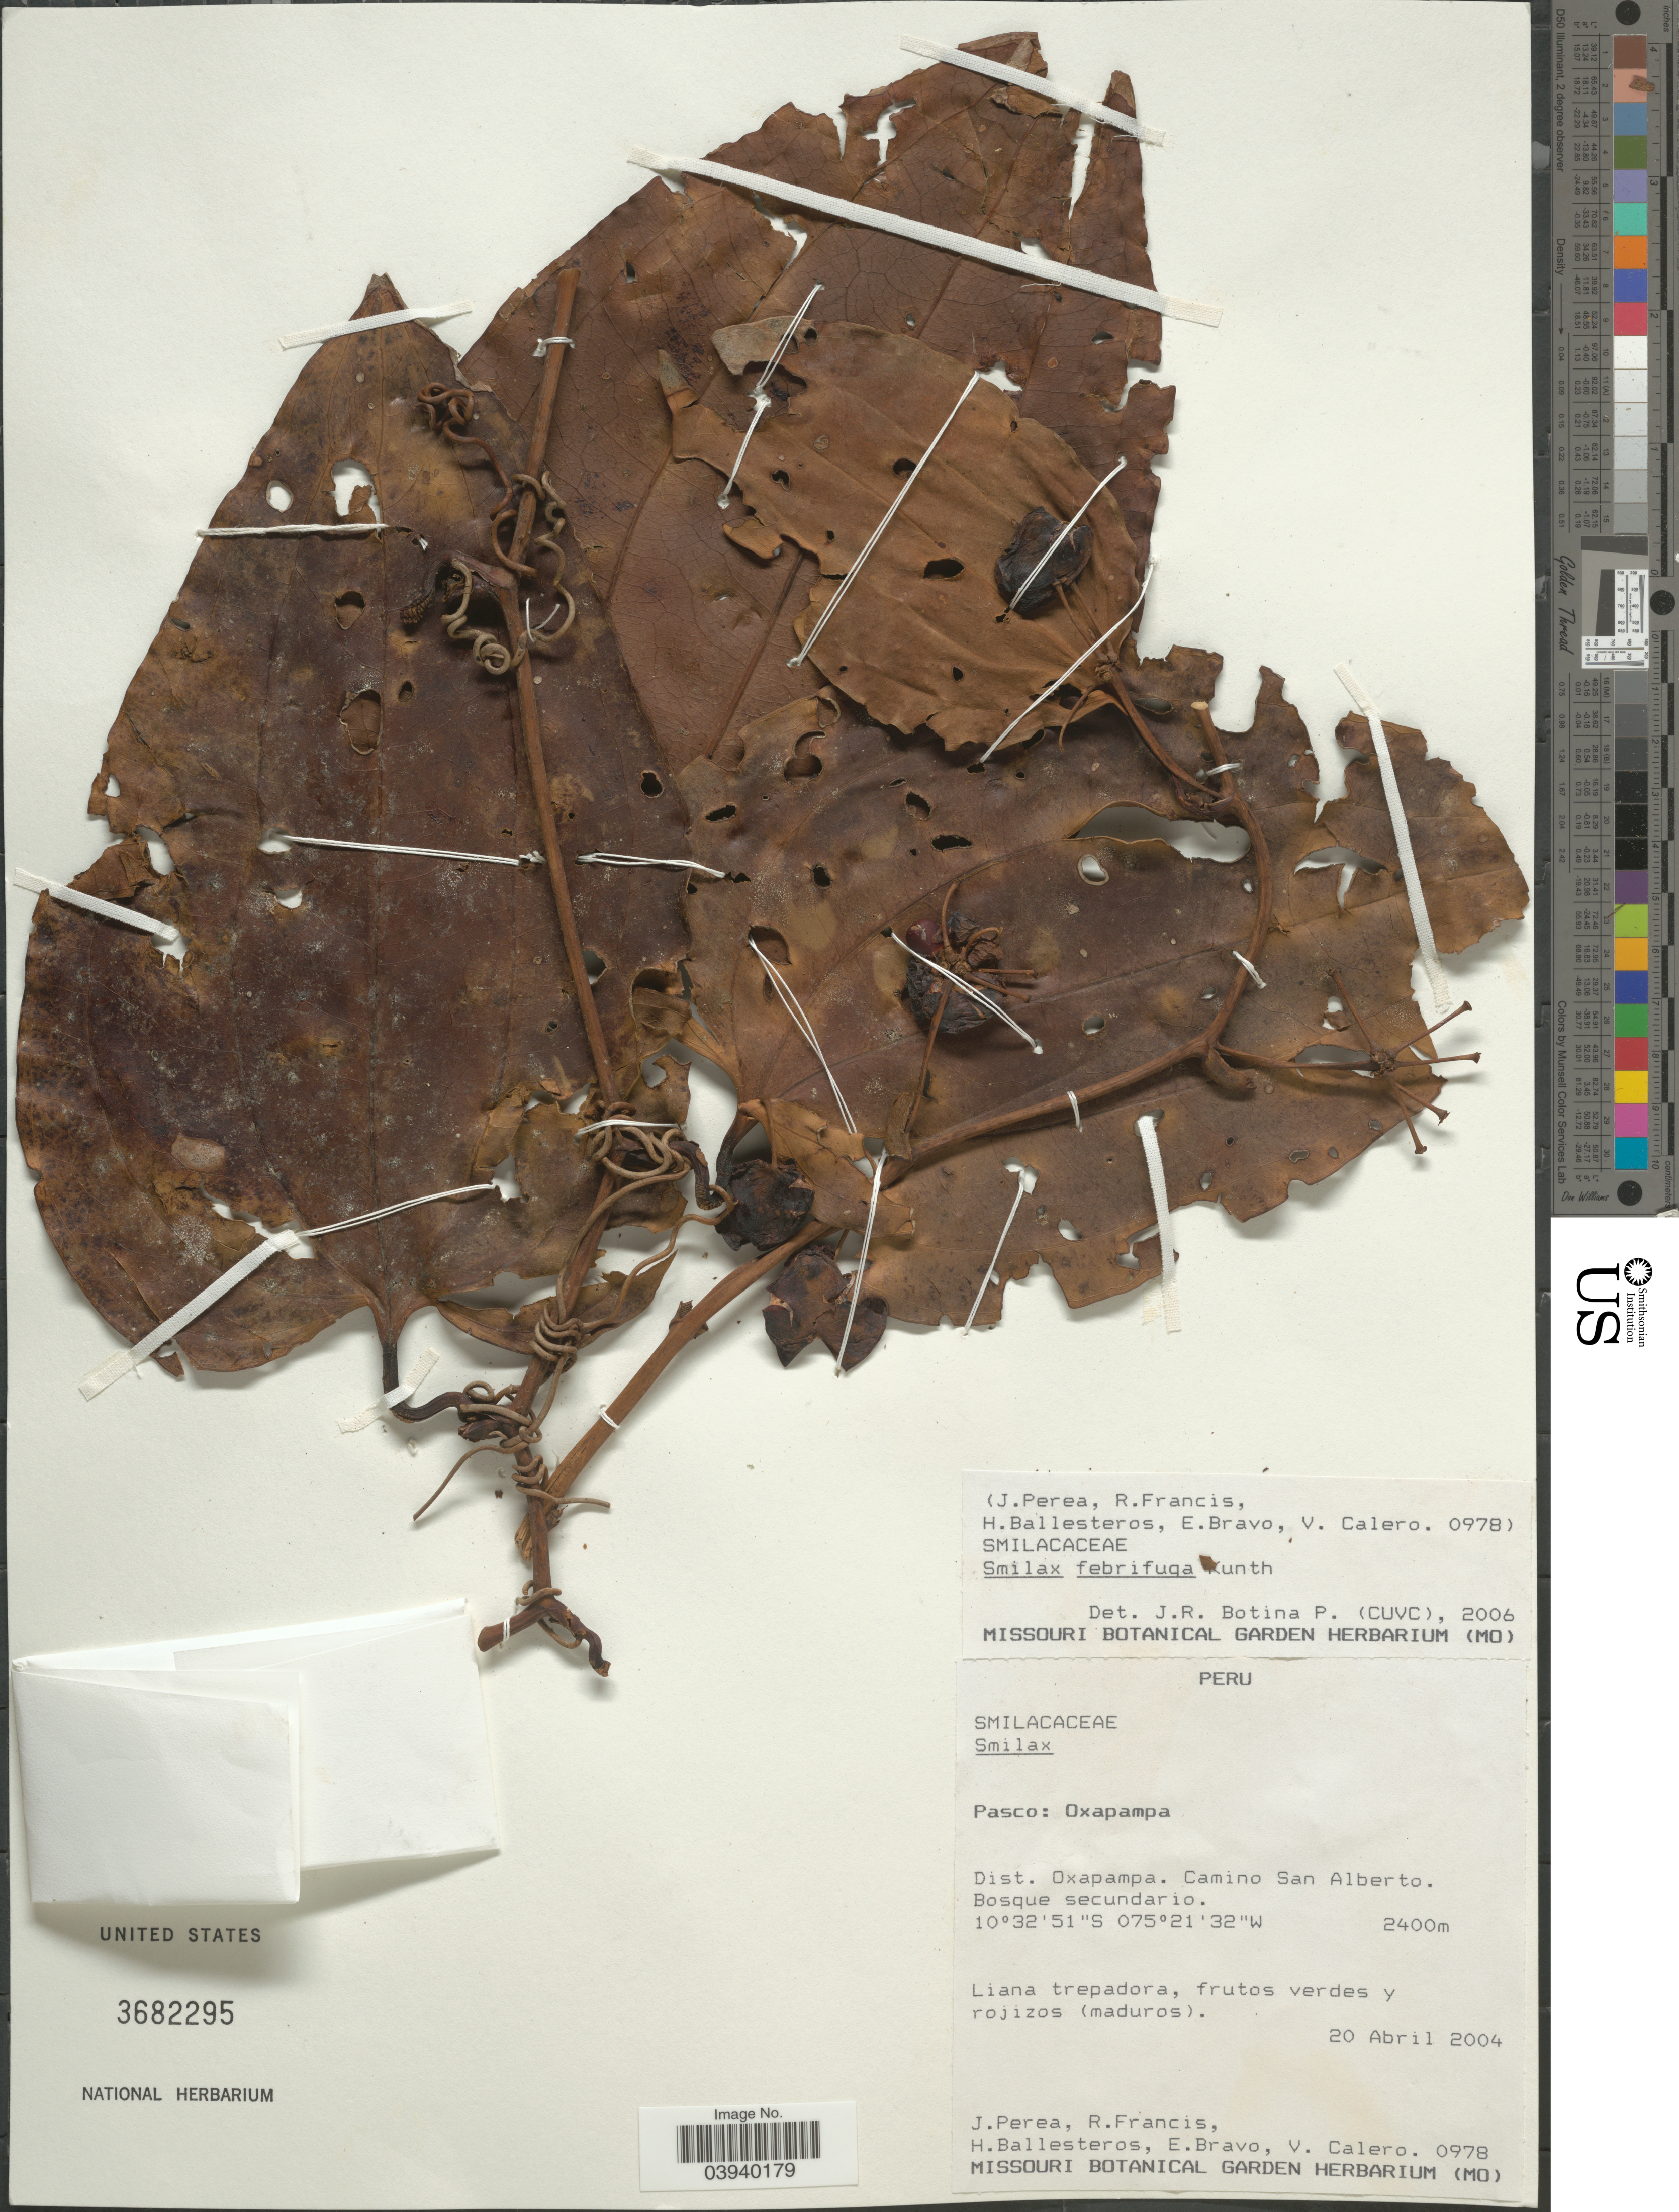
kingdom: Plantae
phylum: Tracheophyta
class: Liliopsida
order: Liliales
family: Smilacaceae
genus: Smilax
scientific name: Smilax febrifuga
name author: Kunth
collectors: J. Perea, R. Francis, H. Ballesteros, E. Bravo & V. Calero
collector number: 0978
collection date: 2004-04-20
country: Peru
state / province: Pasco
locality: Oxapampa. Dist. Oxapampa. Camino San Alberto. Bosque secundario.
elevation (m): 2400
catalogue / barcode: US 3682295